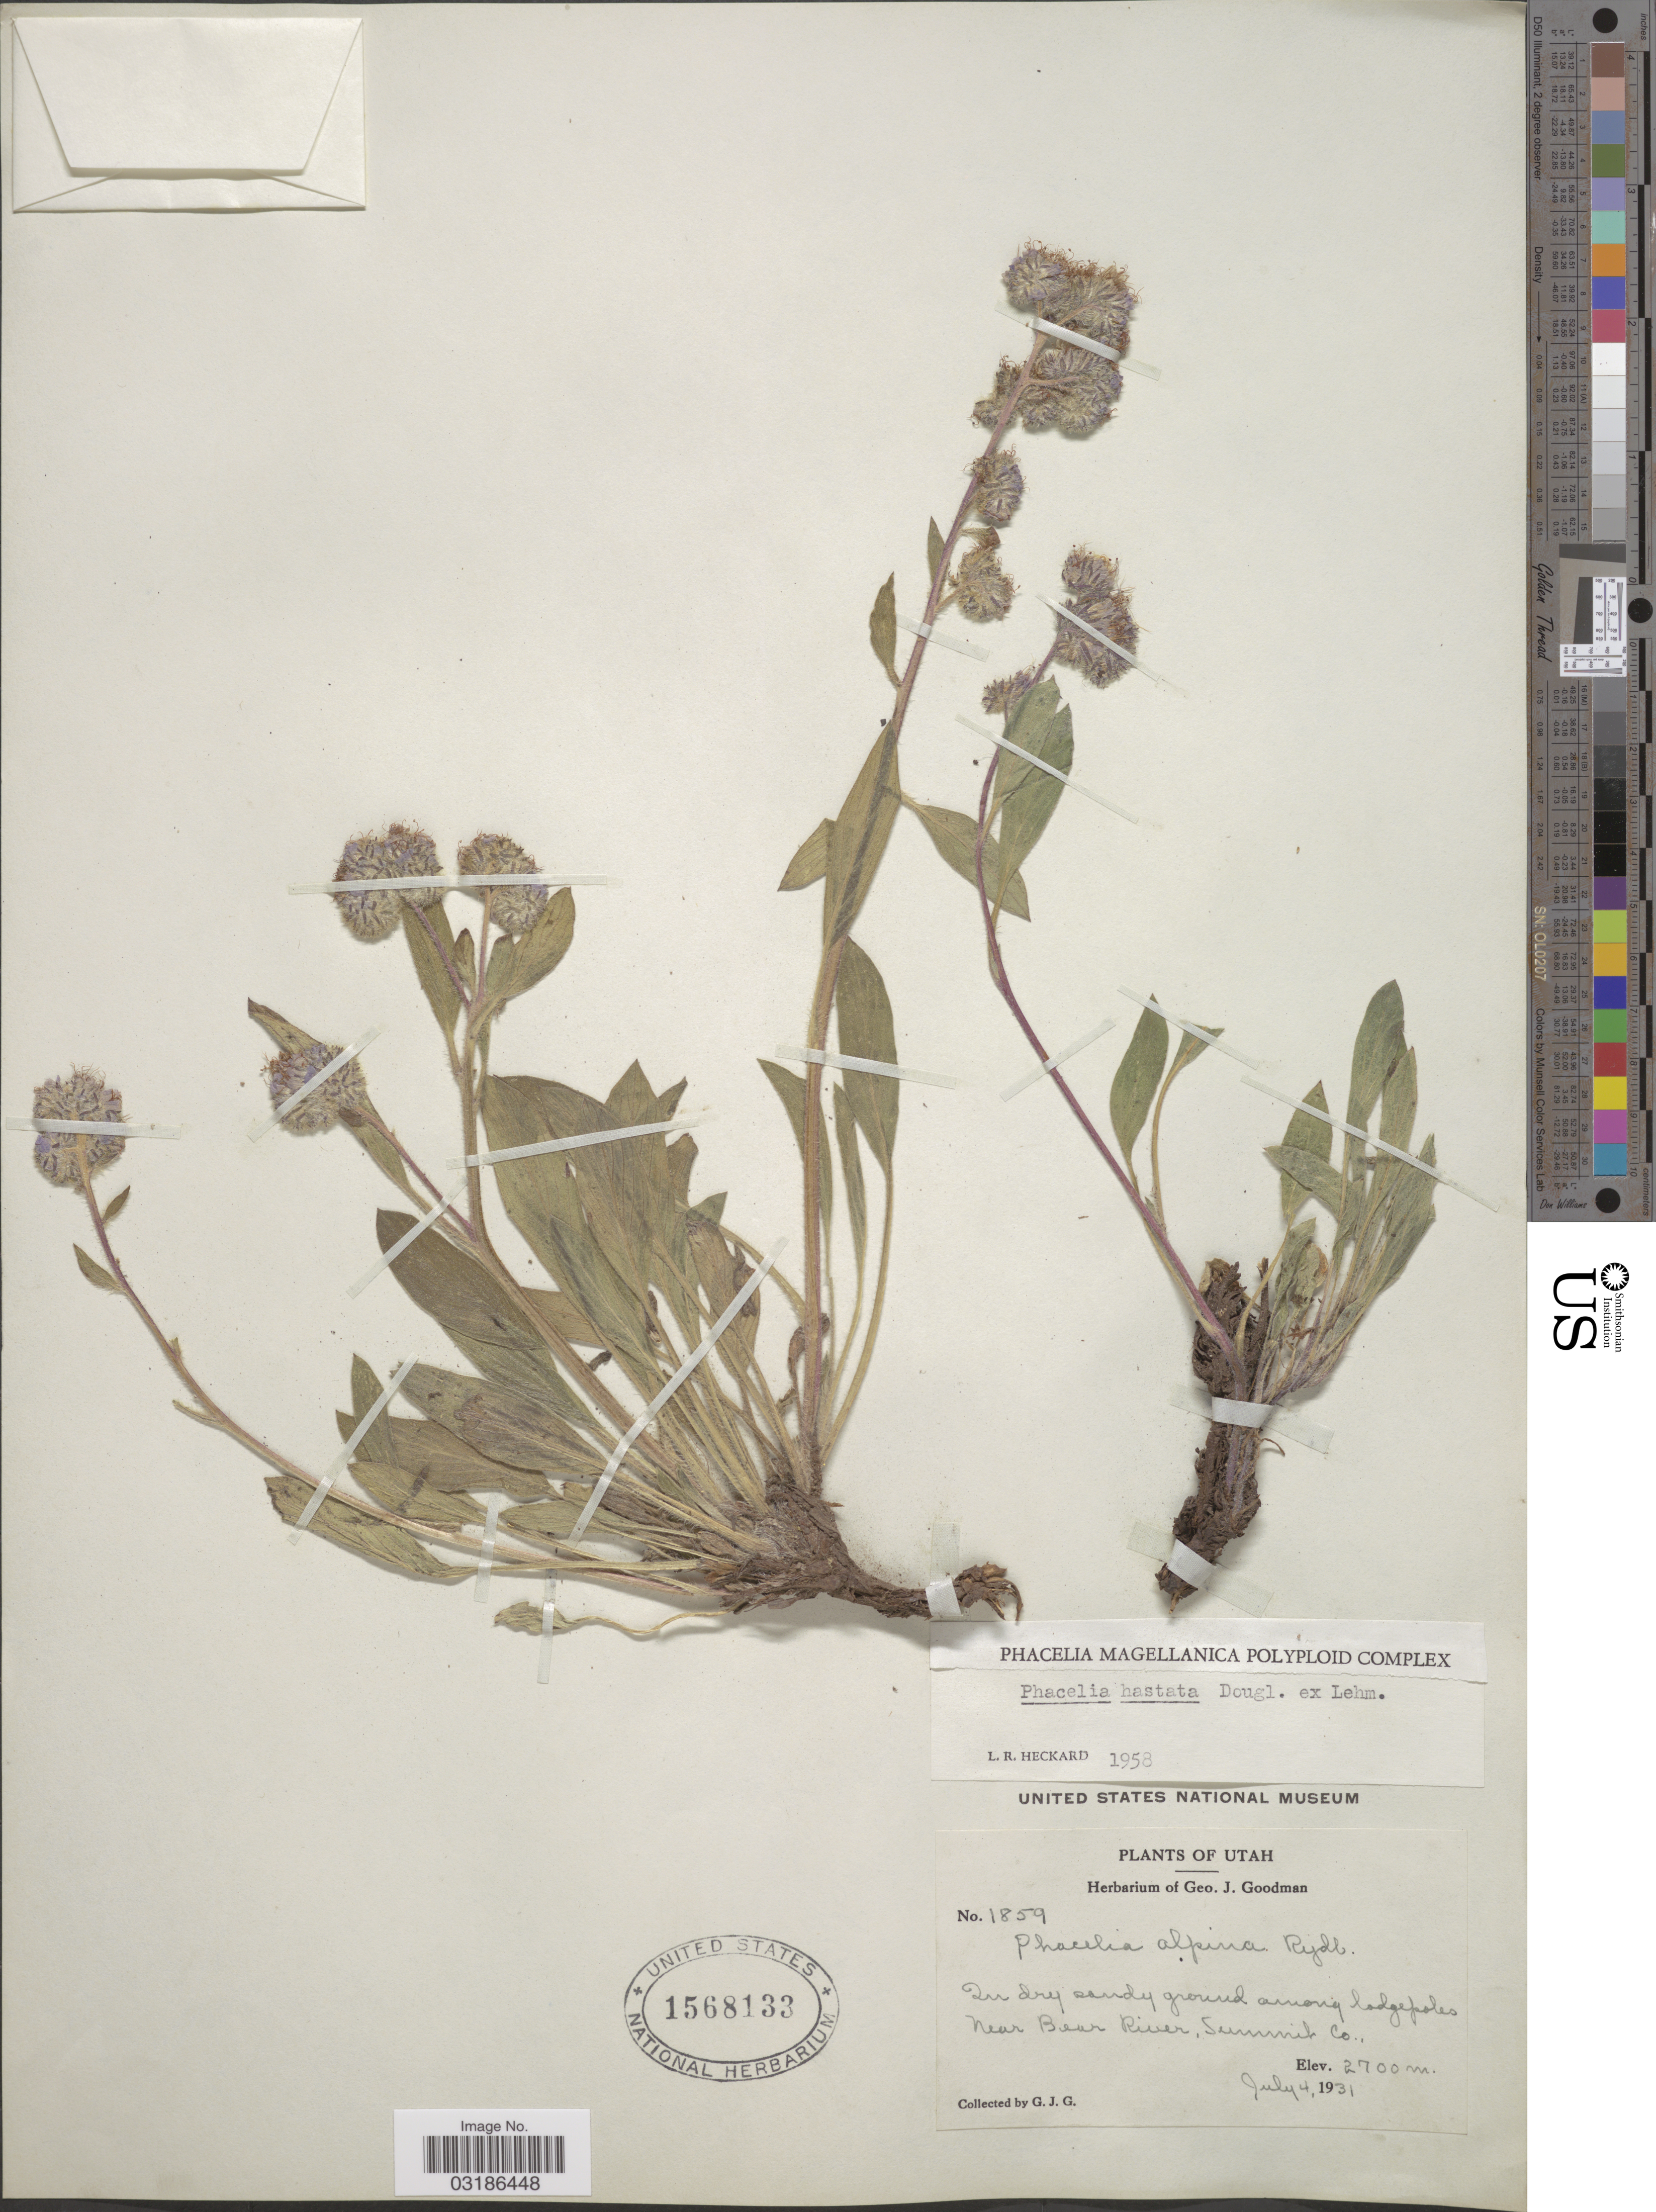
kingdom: Plantae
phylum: Tracheophyta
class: Magnoliopsida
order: Boraginales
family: Hydrophyllaceae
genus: Phacelia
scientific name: Phacelia hastata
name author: Douglas ex Lehm.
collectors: G. J. Goodman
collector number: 1859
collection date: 1931-07-04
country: United States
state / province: Utah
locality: Near Bear River, Summit Co.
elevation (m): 2700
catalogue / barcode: US 1568133